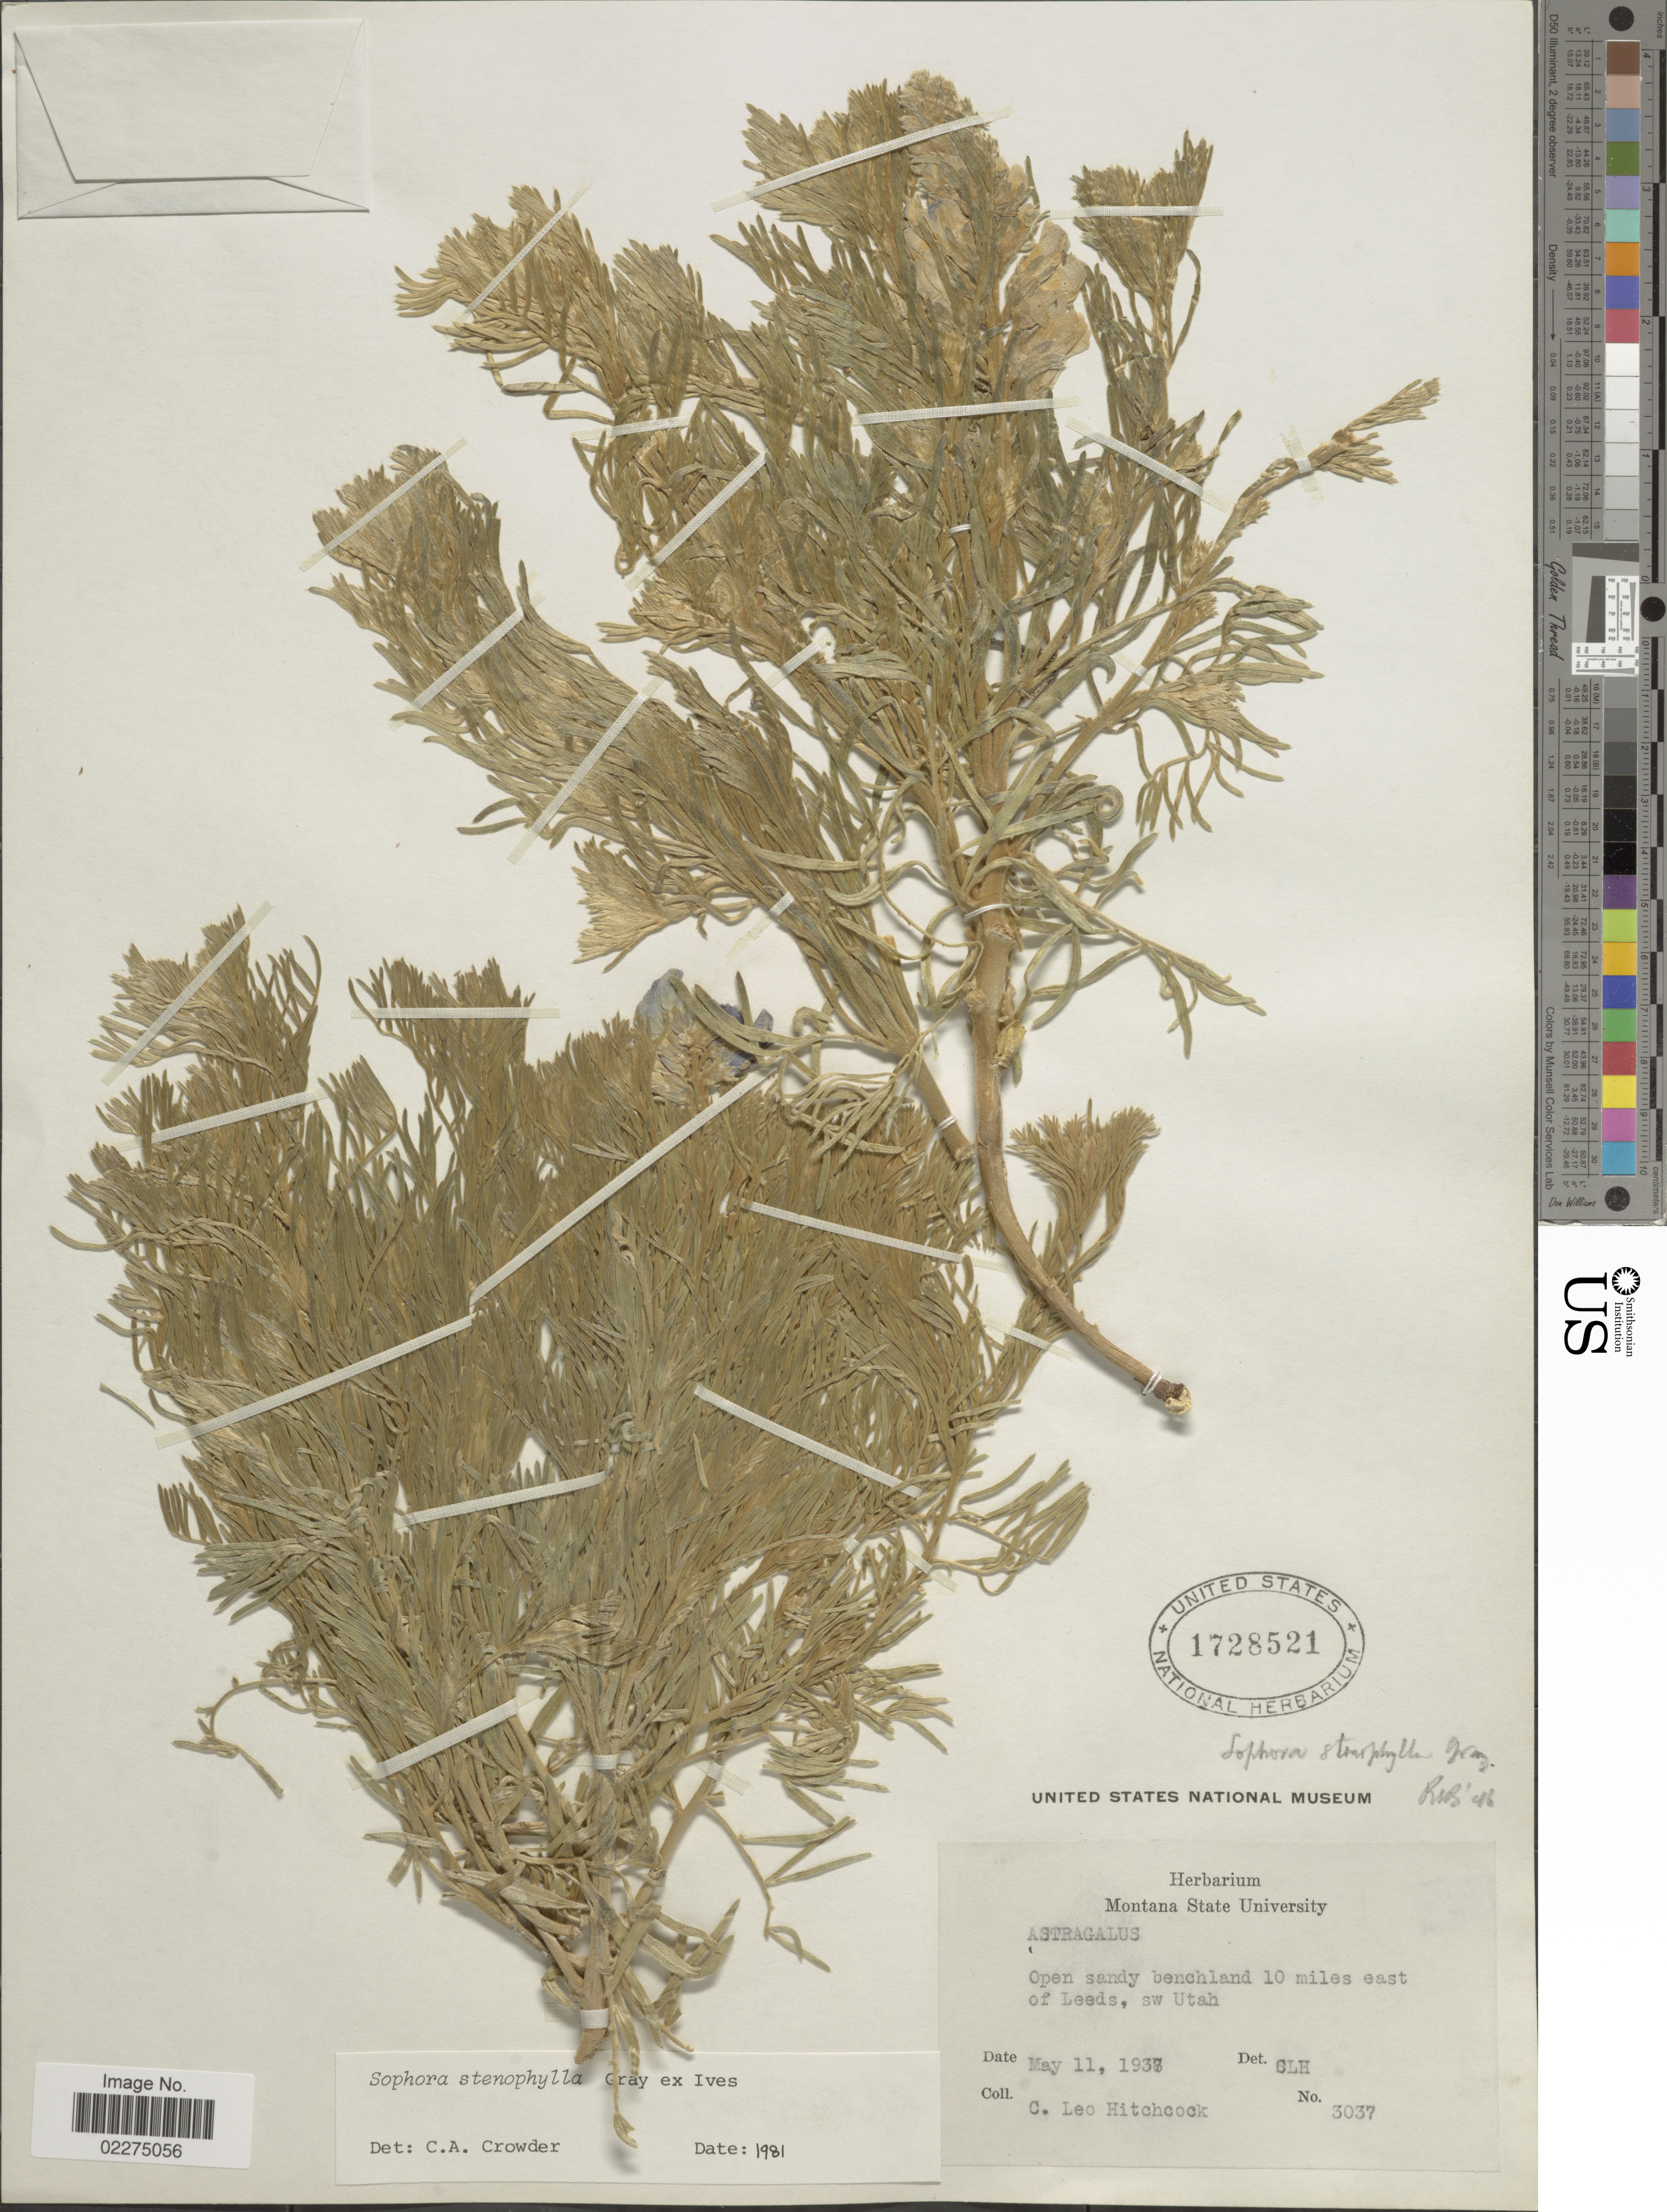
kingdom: Plantae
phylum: Tracheophyta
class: Magnoliopsida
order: Fabales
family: Fabaceae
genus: Sophora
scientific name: Sophora stenophylla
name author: A. Gray in Ives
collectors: C. L. Hitchcock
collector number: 3037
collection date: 1937-05-11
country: United States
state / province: Utah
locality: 10 miles east of Leeds, sw Utah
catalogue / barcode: US 1728521